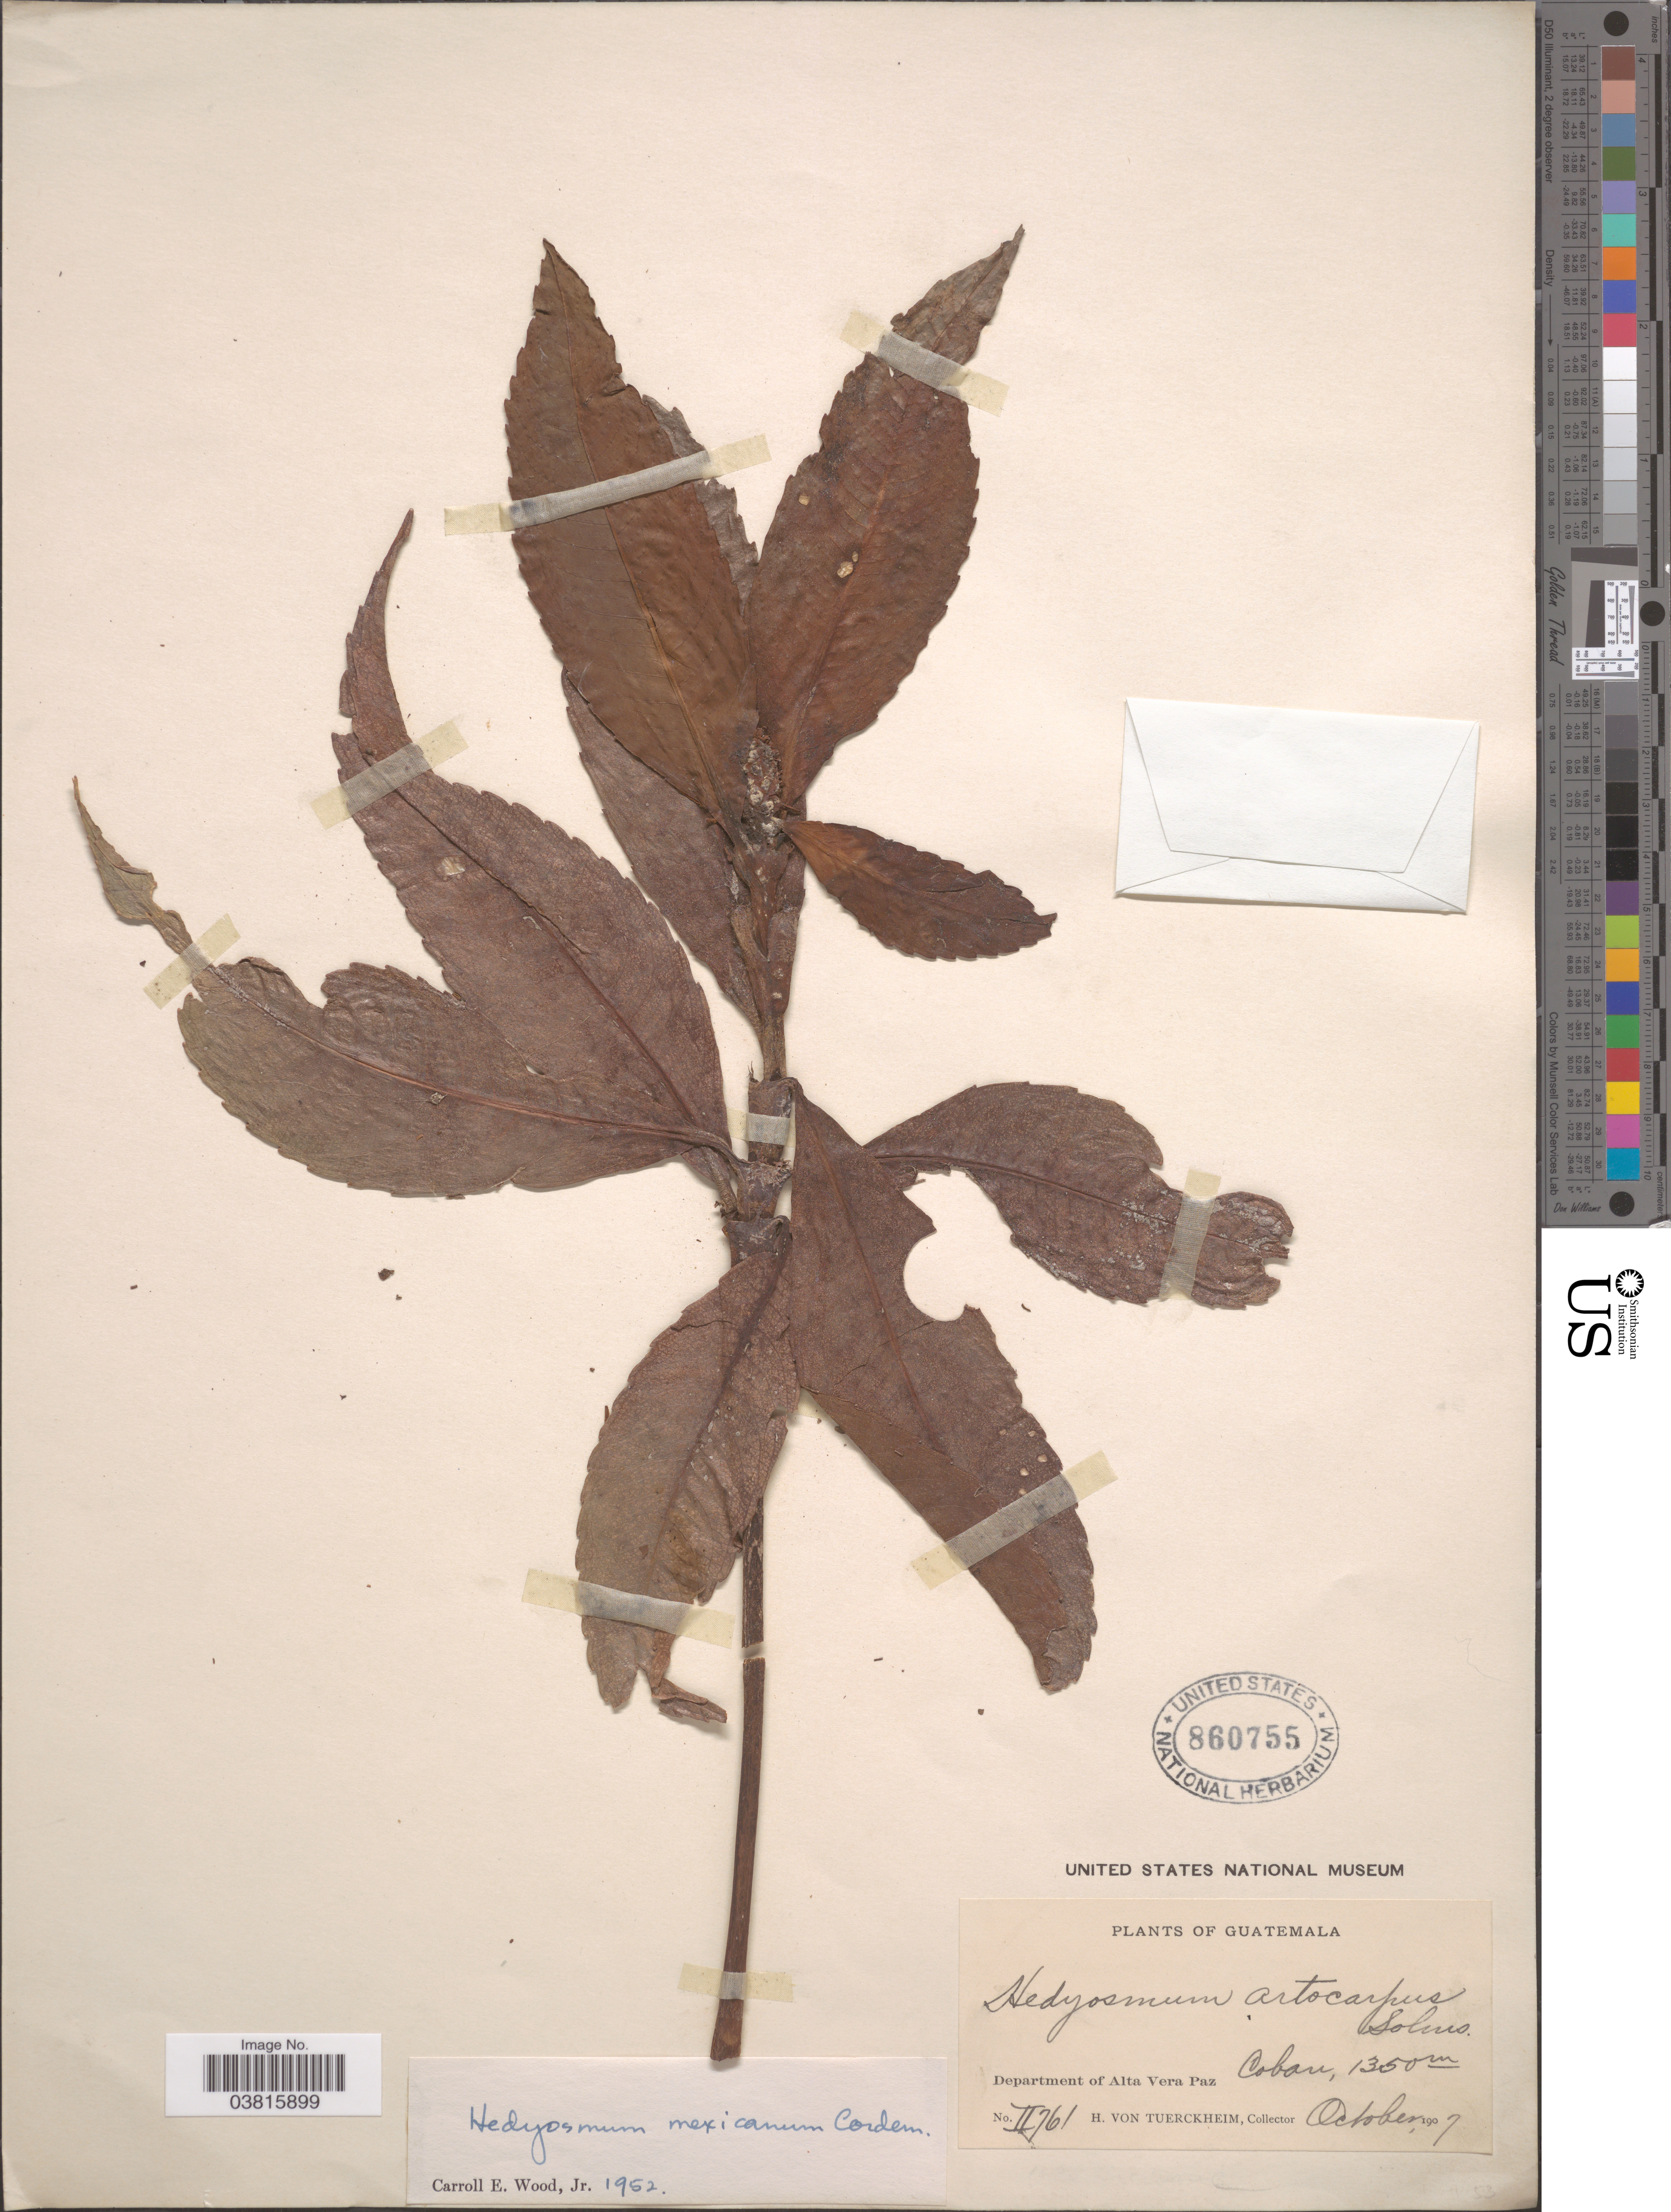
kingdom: Plantae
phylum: Tracheophyta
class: Magnoliopsida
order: Chloranthales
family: Chloranthaceae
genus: Hedyosmum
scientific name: Hedyosmum artocarpus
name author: Solms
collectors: H. von Türckheim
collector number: II761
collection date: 1907-10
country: Guatemala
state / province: Alta Verapaz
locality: Department of Alta Verapaz. Coban.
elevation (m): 1350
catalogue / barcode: US 860755